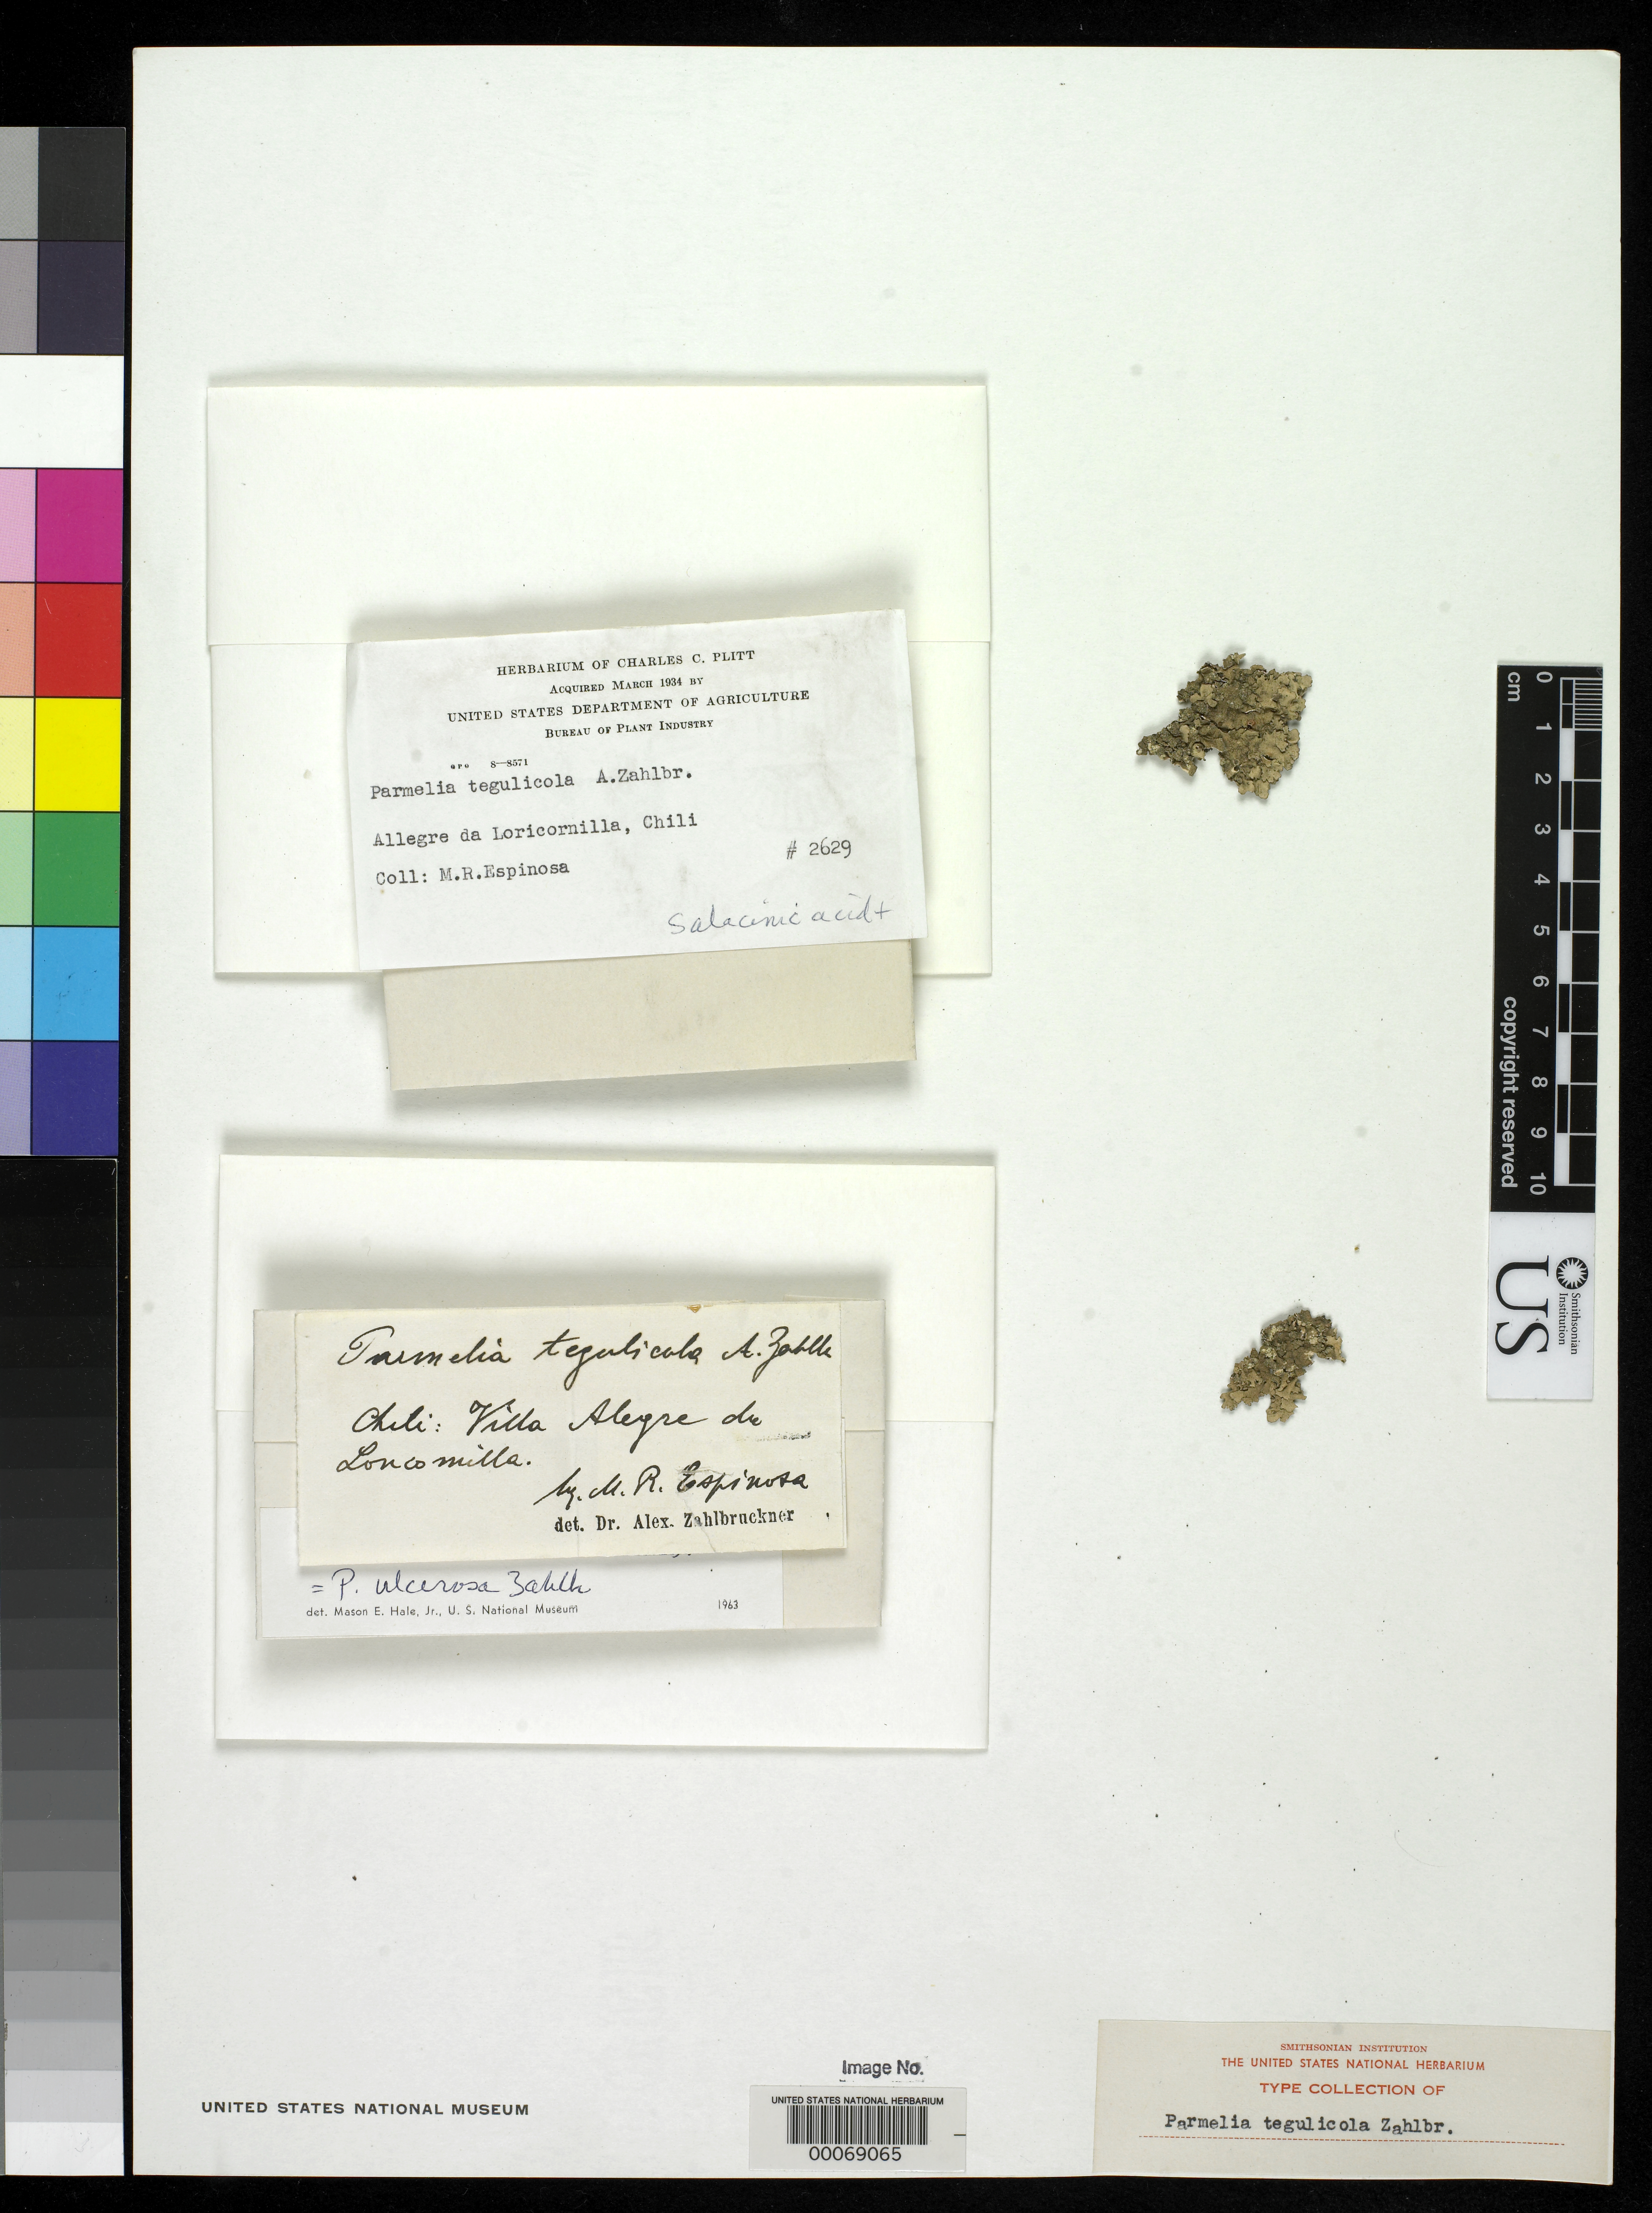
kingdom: Fungi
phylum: Ascomycota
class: Lecanoromycetes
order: Lecanorales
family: Parmeliaceae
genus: Parmelia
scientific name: Parmelia tegulicola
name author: Zahlbr.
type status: Isotype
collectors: M. R. Espinosa Bustos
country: Chile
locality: Villa Alegre de Lencomilla.